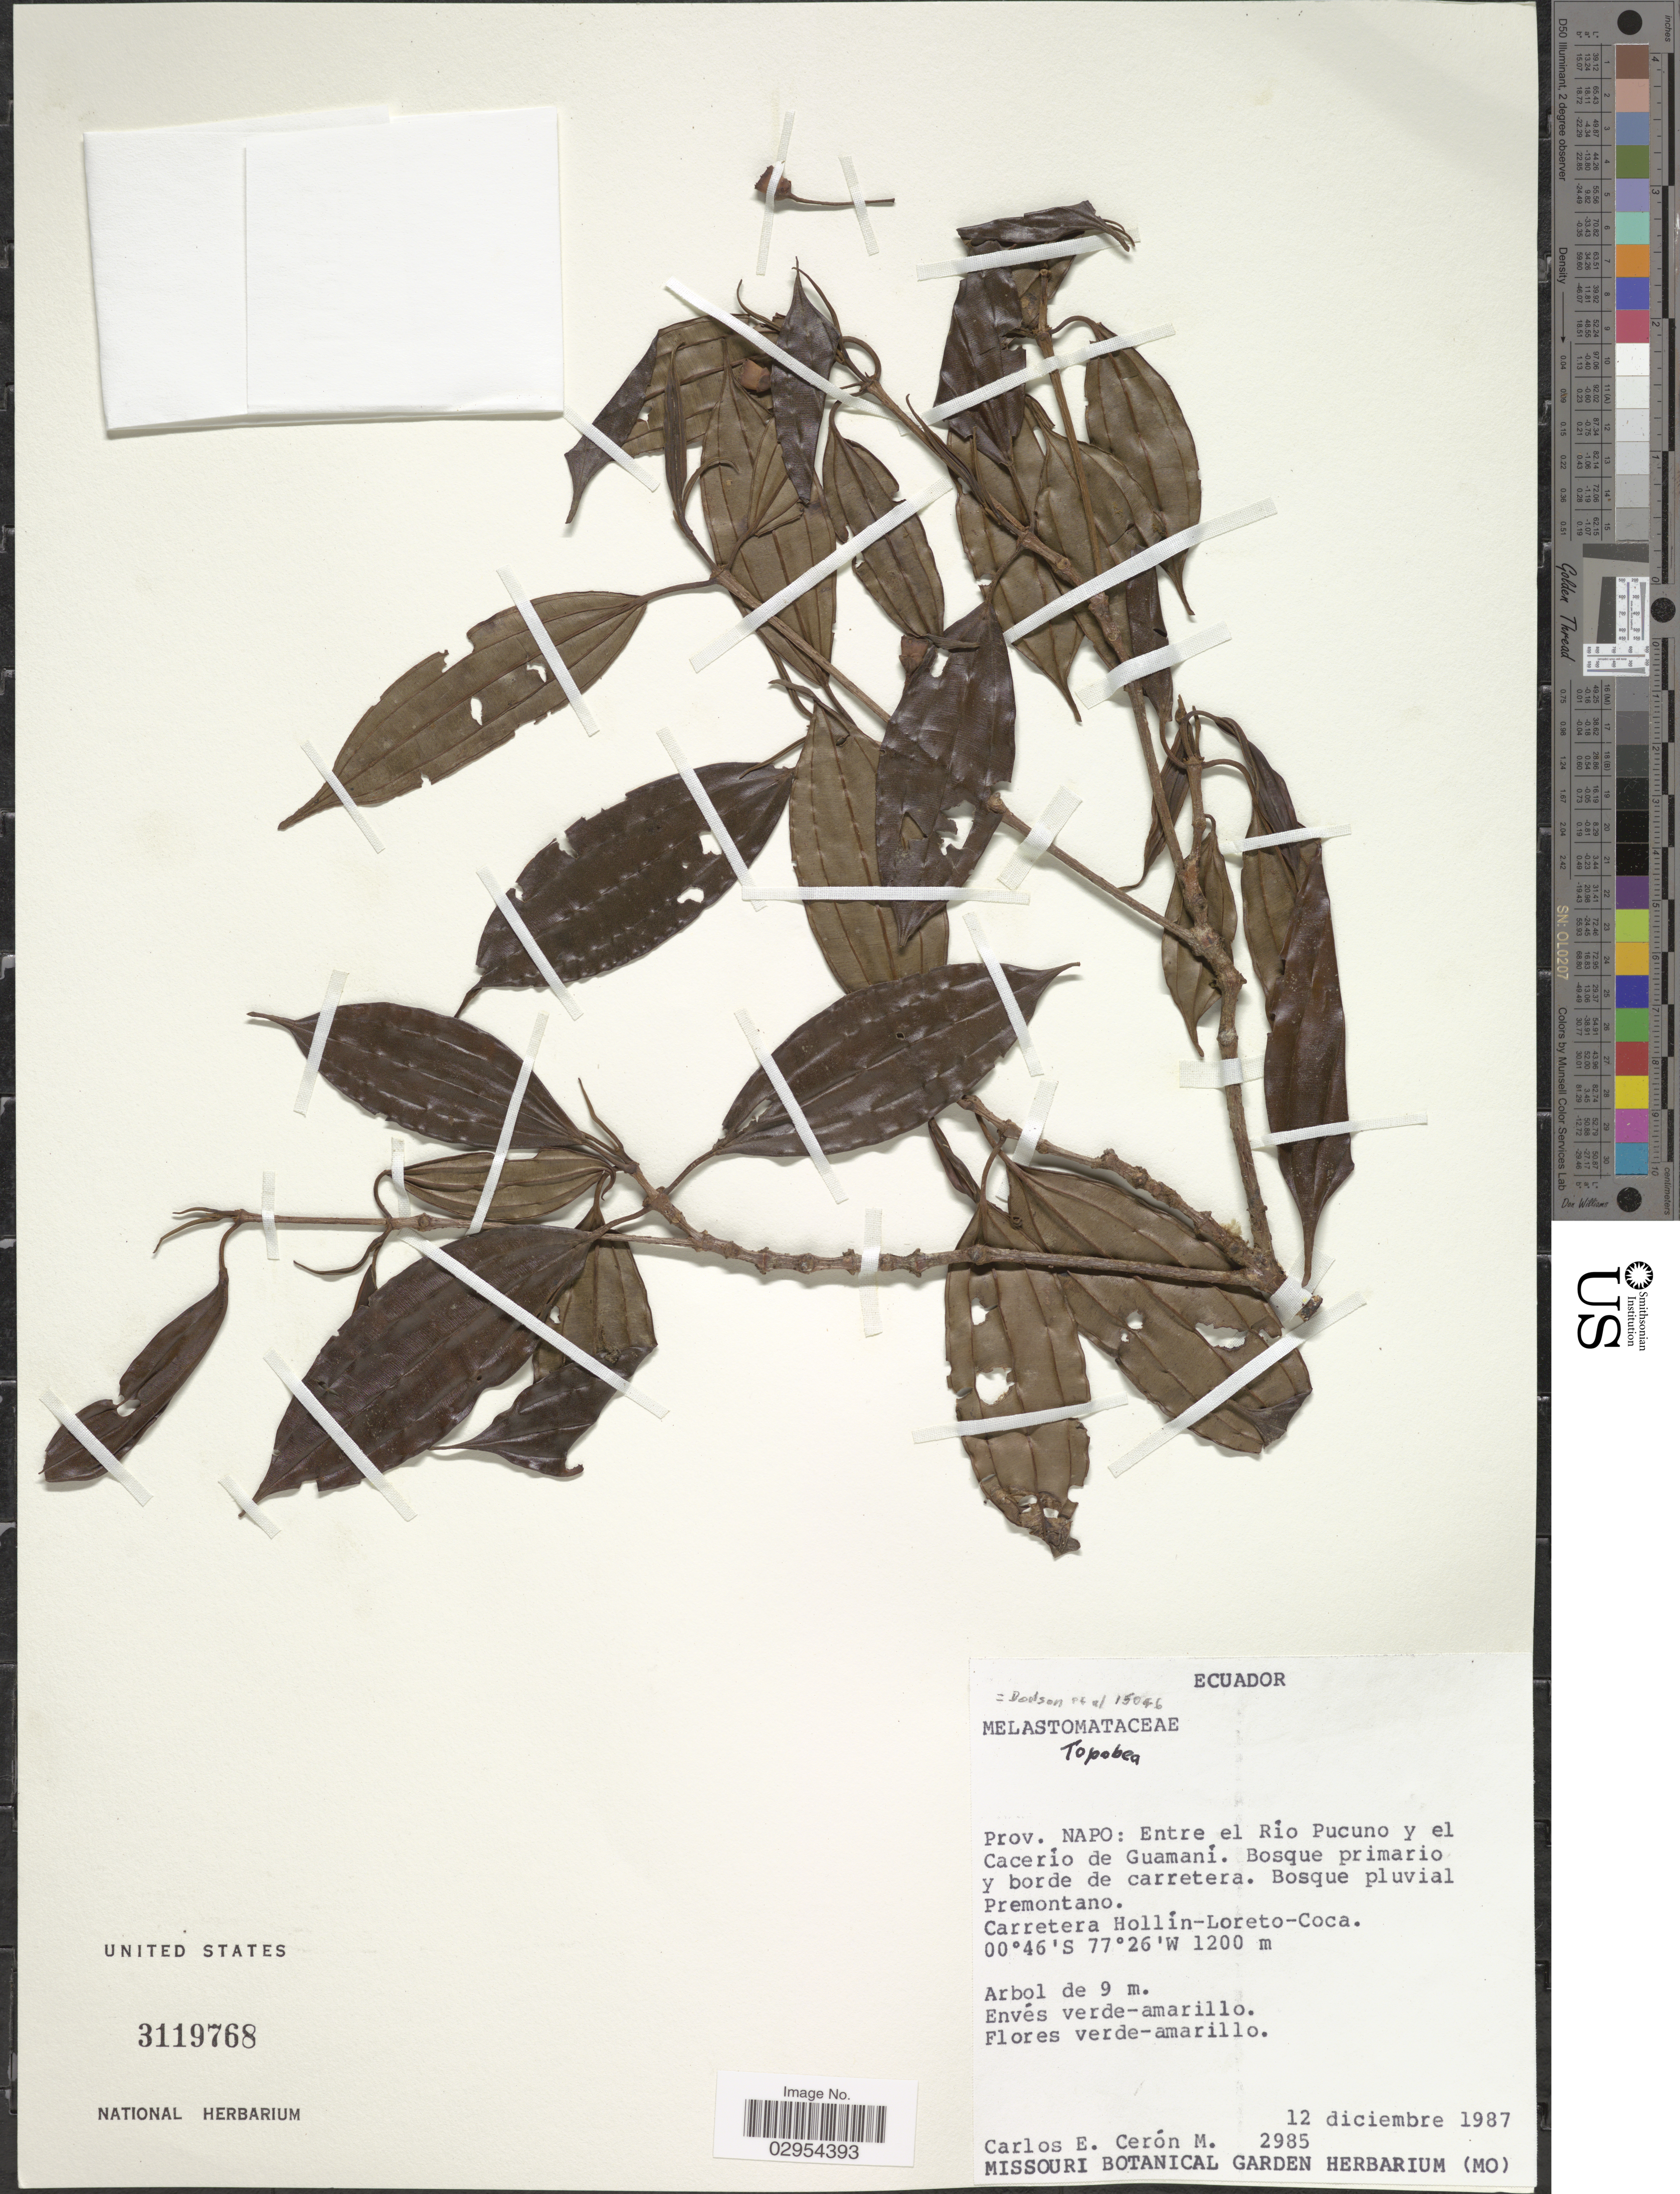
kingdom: Plantae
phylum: Tracheophyta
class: Magnoliopsida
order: Myrtales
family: Melastomataceae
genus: Topobea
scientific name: Topobea sp.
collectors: C. E. Cerón M.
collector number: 2985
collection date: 1987-12-12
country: Ecuador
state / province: Napo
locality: Entre el Rio Pucuno y el Cacerio de Guamani. Carretera Hollín-Loreto-Coca.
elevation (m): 1200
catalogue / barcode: US 3119768